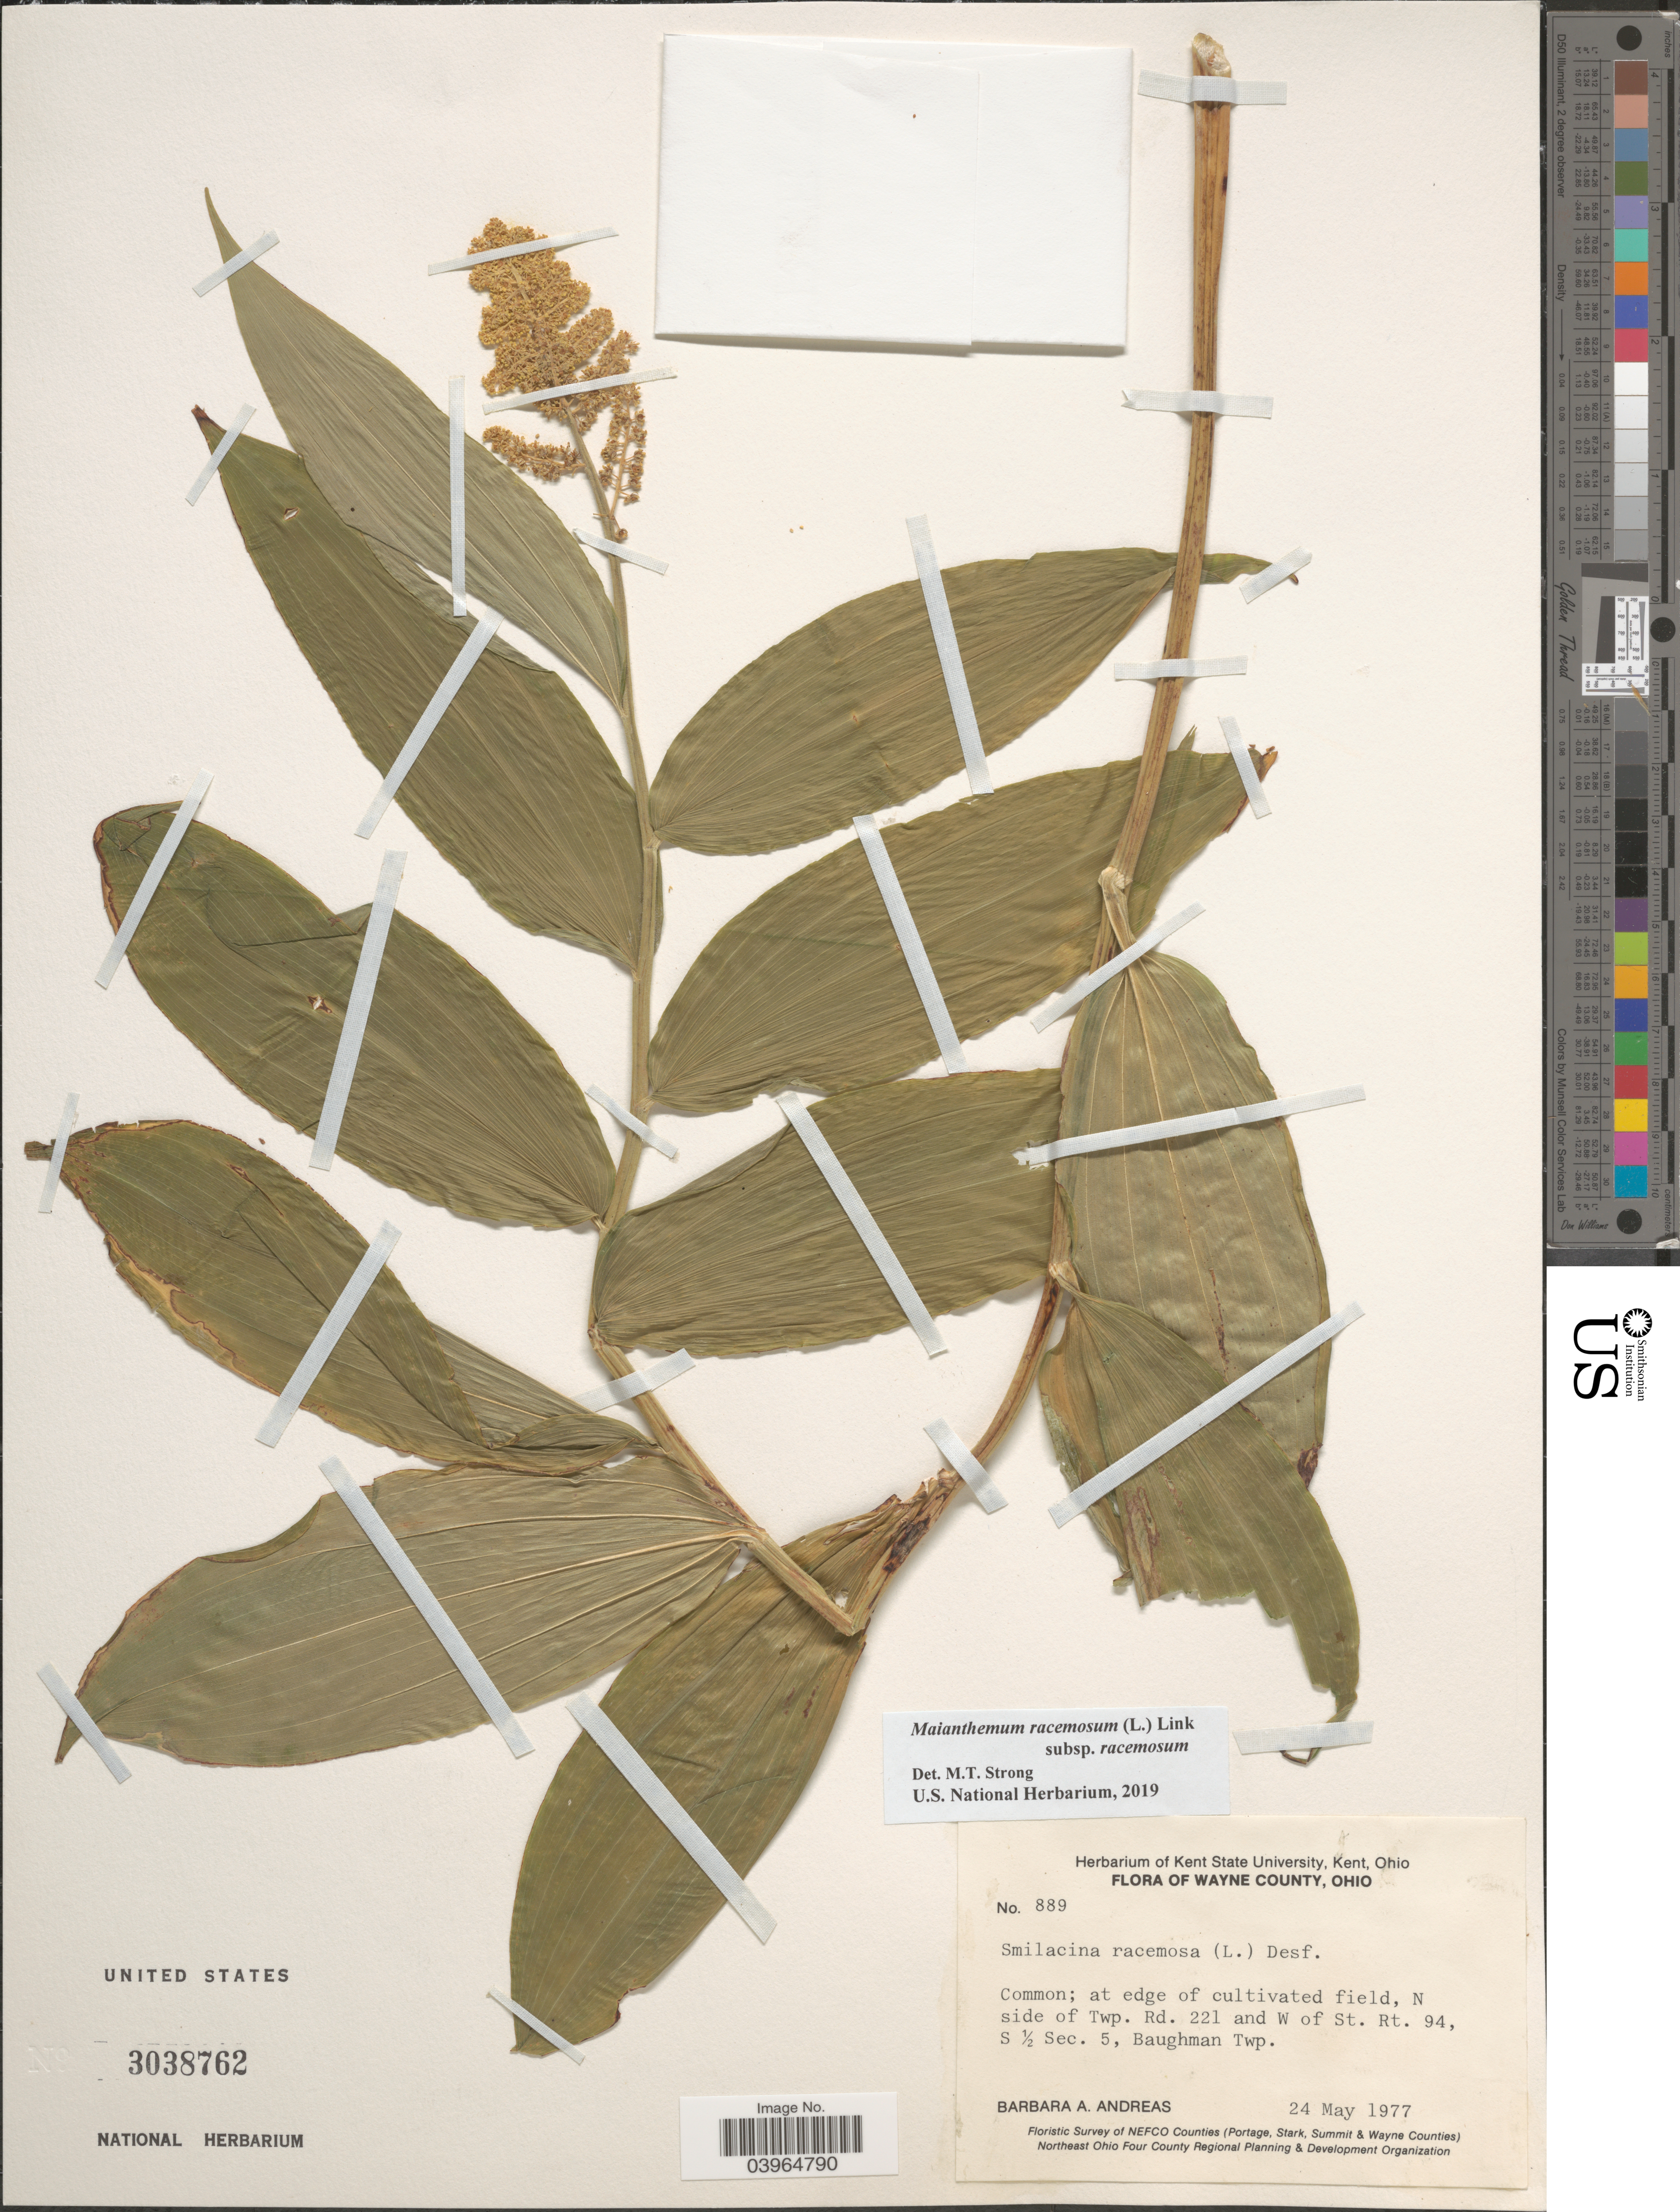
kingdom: Plantae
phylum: Tracheophyta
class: Liliopsida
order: Asparagales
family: Asparagaceae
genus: Maianthemum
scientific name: Maianthemum racemosum subsp. racemosum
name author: (L.) Link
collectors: B. A. Andreas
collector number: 889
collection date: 1977-05-24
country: United States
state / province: Ohio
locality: Wayne County. N side of Twp. Rd. 221 and W of St. Rt. 94, S ½ Sec. 5, Baughman Twp.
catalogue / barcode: US 3038762